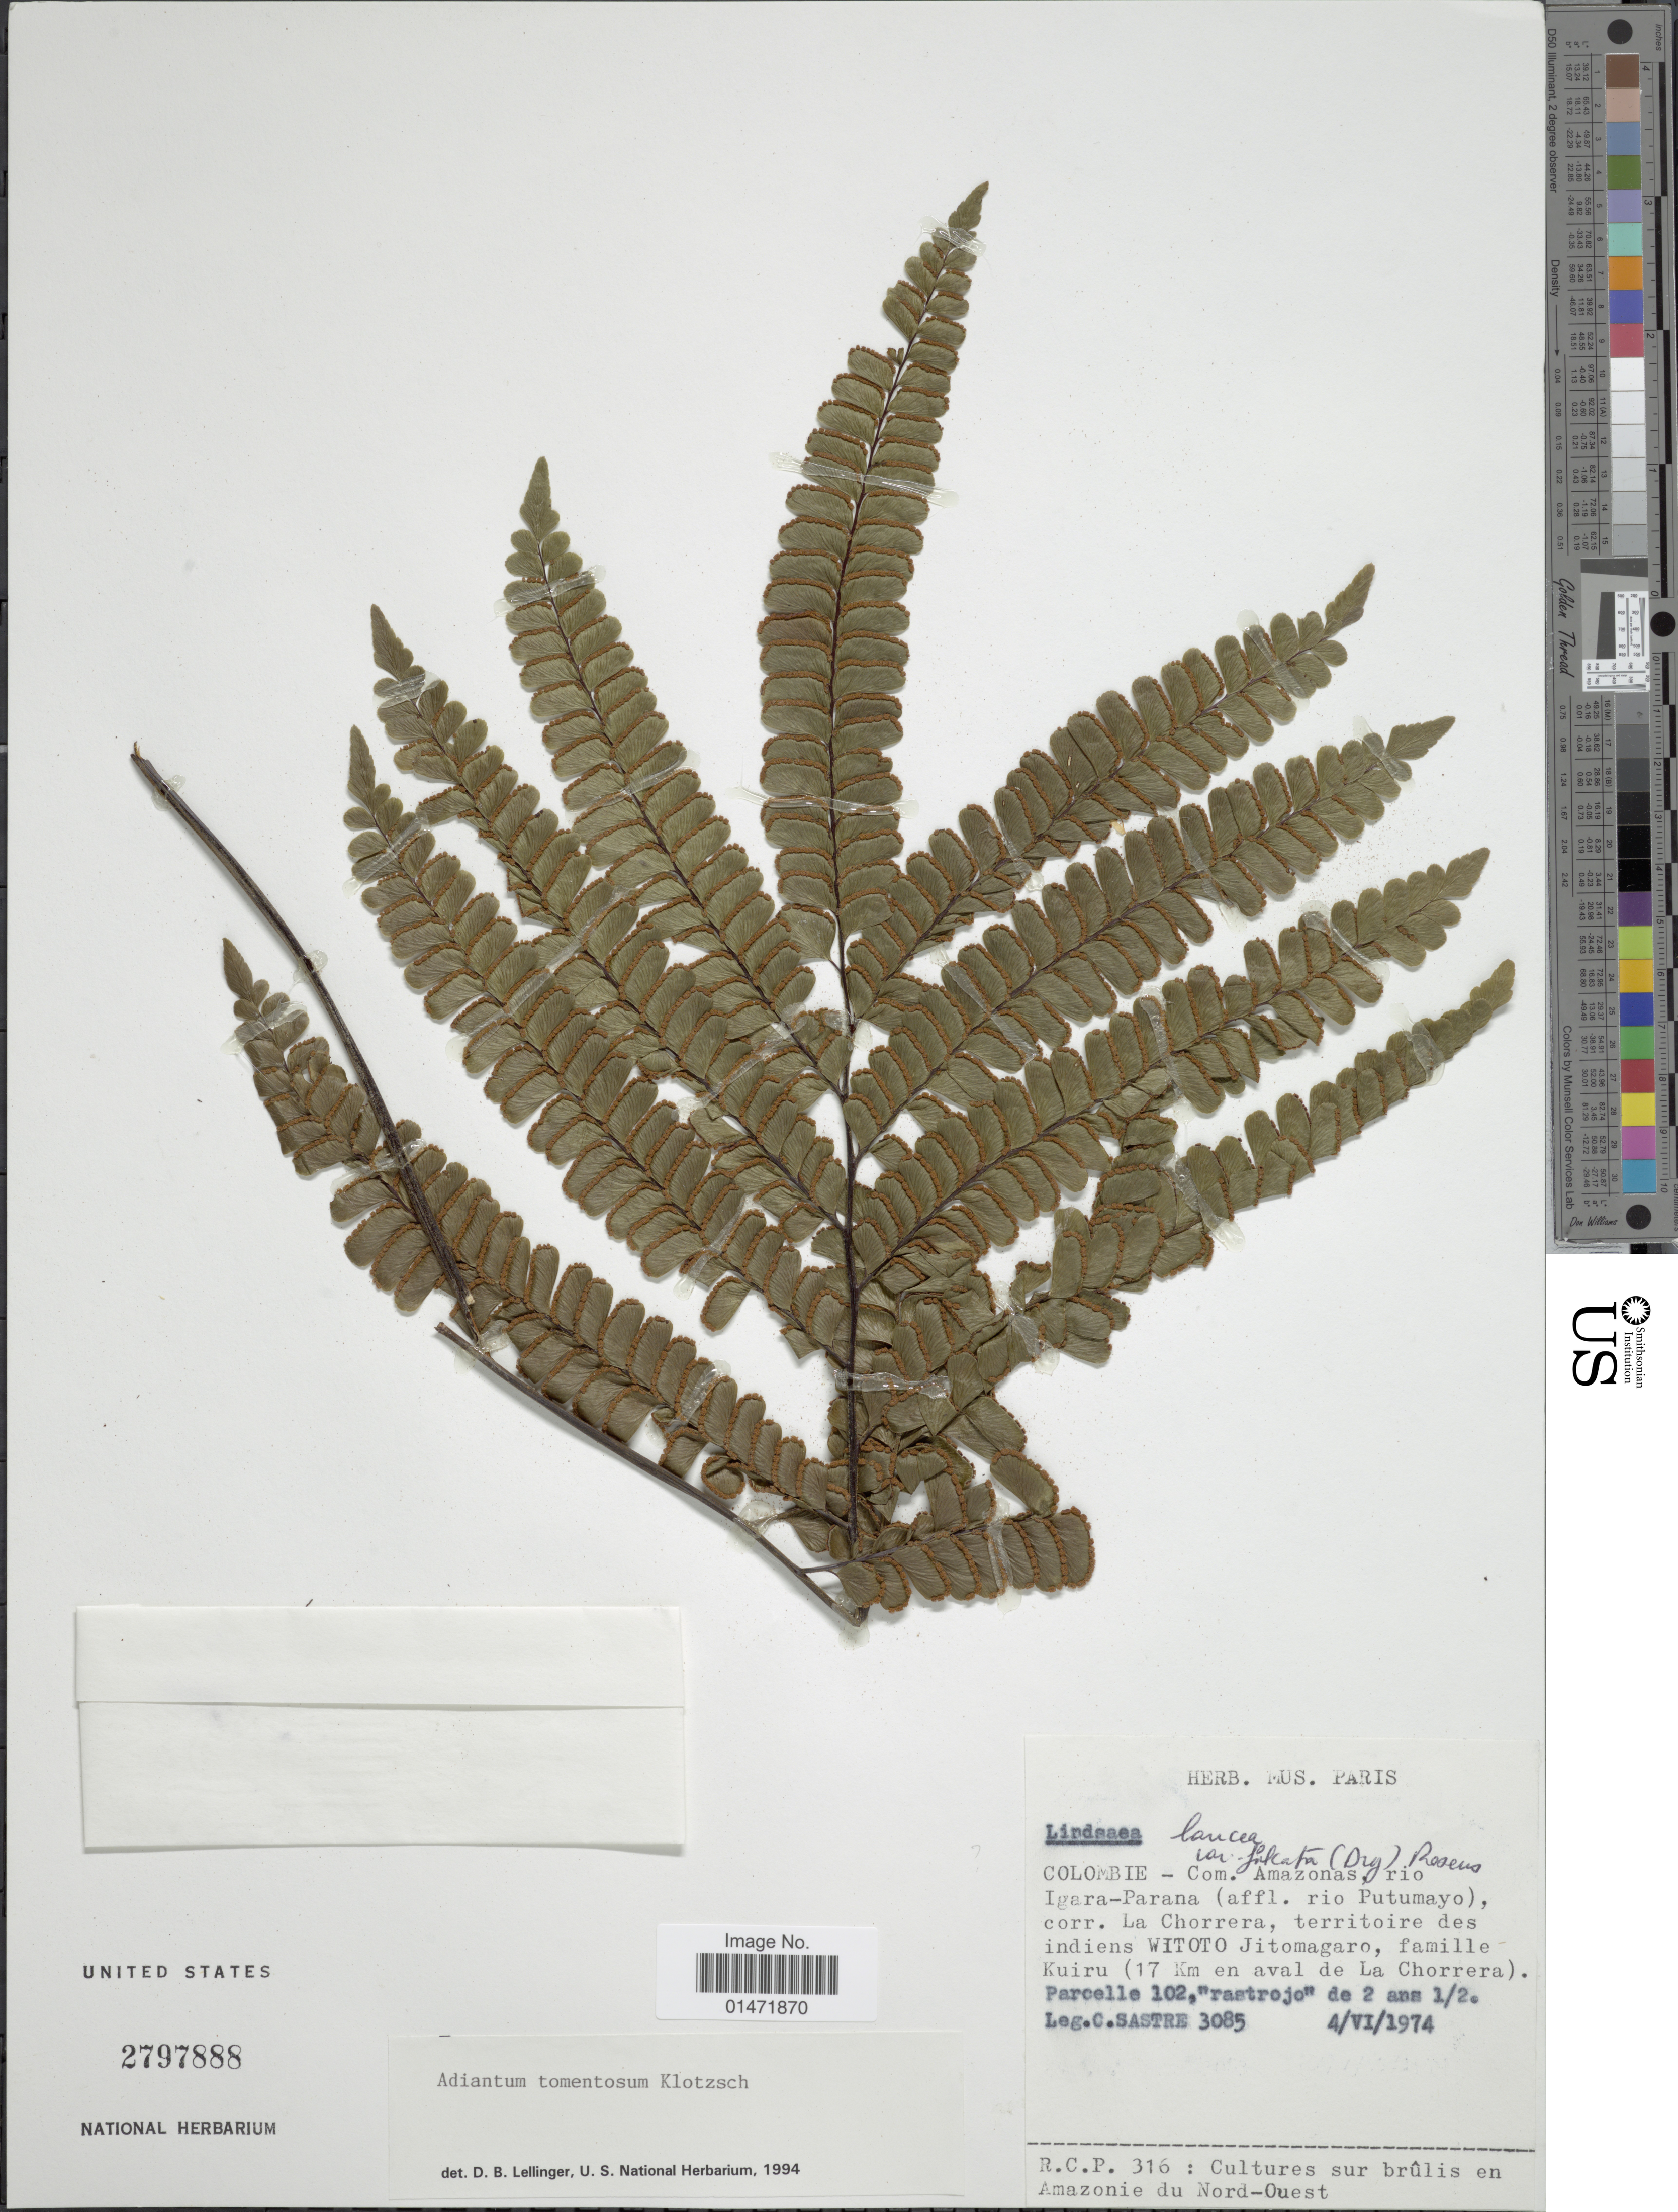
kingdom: Plantae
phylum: Tracheophyta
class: Polypodiopsida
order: Polypodiales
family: Pteridaceae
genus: Adiantum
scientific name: Adiantum tomentosum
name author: Klotzsch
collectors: C. Sastre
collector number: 3085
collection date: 1974-06-04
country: Colombia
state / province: Amazônas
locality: Rio Igara-Parana (affl. rio Putumayo), corr. La Chorrera, territoire des indiens WITOTO Jitomagaro, famille Kuiru (17 Km en aval de La Chorrera)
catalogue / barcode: US 2797888